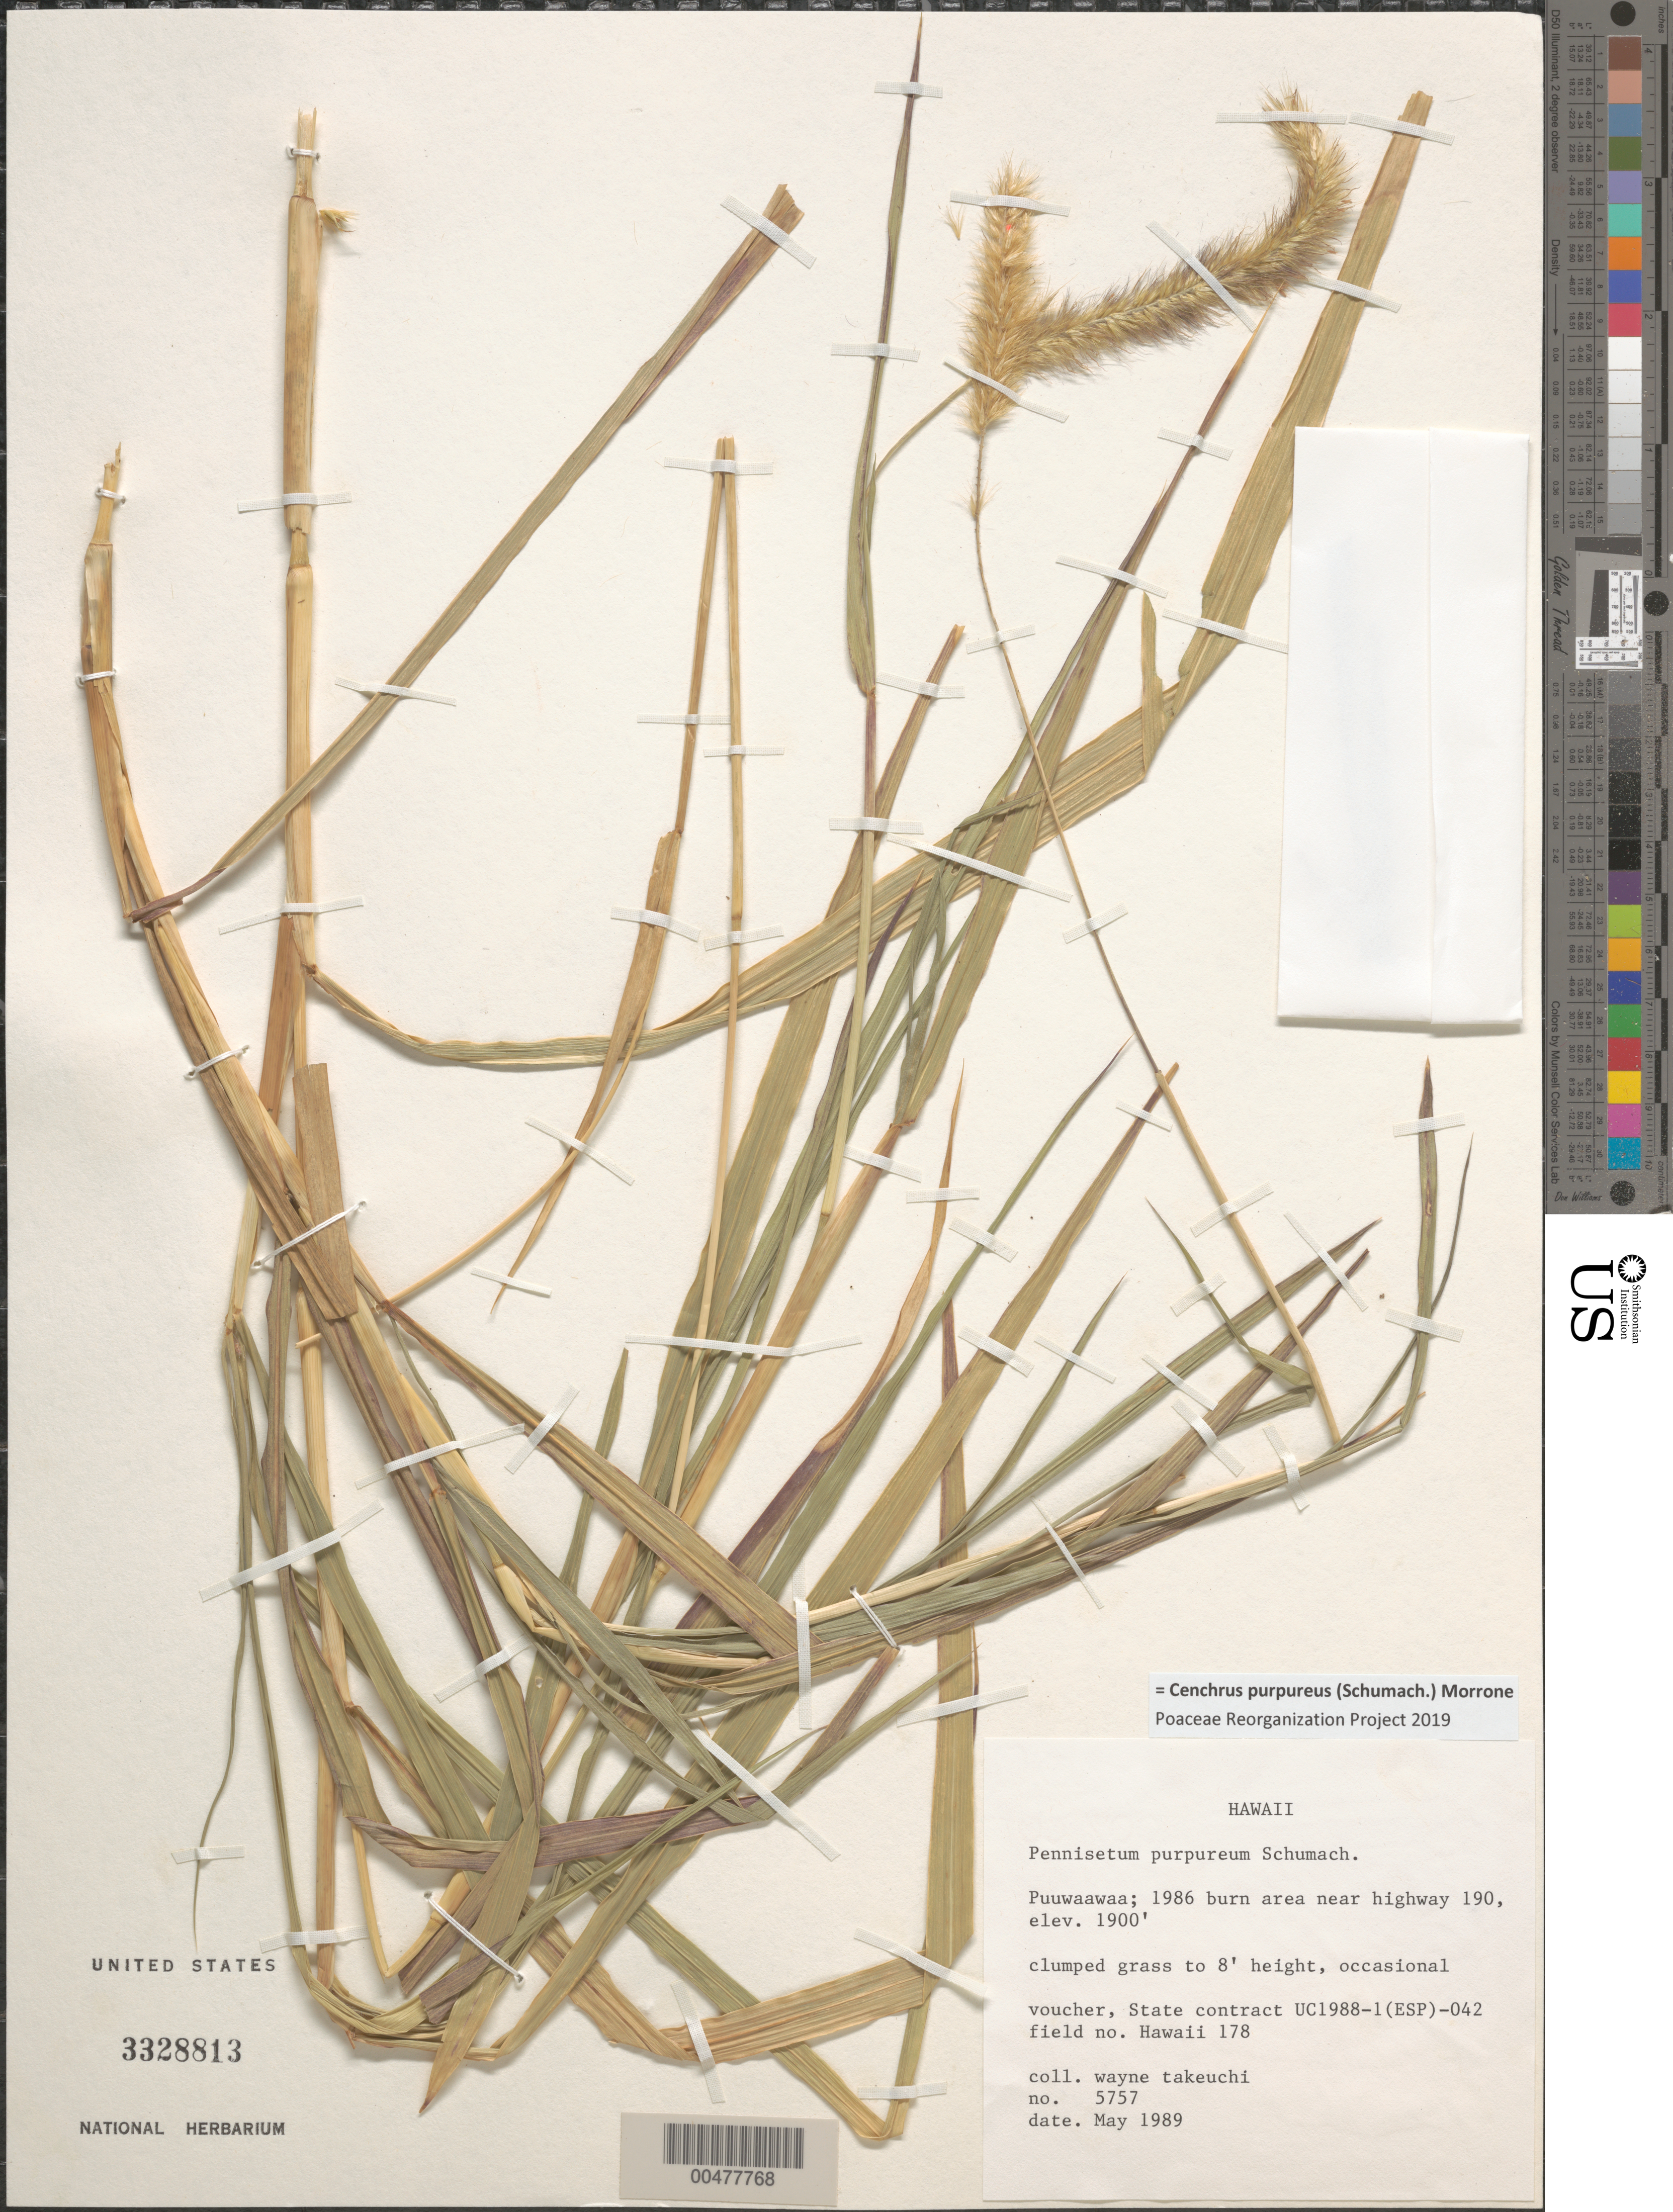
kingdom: Plantae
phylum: Tracheophyta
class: Liliopsida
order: Poales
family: Poaceae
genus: Cenchrus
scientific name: Cenchrus purpureus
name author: (Schumach.) Morrone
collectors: W. N. Takeuchi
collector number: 5757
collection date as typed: May 1989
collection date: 1989-05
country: United States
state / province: Hawaii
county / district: Hawaii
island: Hawaii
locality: Puuwaawaa, 1986 burn area near hwy 190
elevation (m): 579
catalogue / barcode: US 3328813